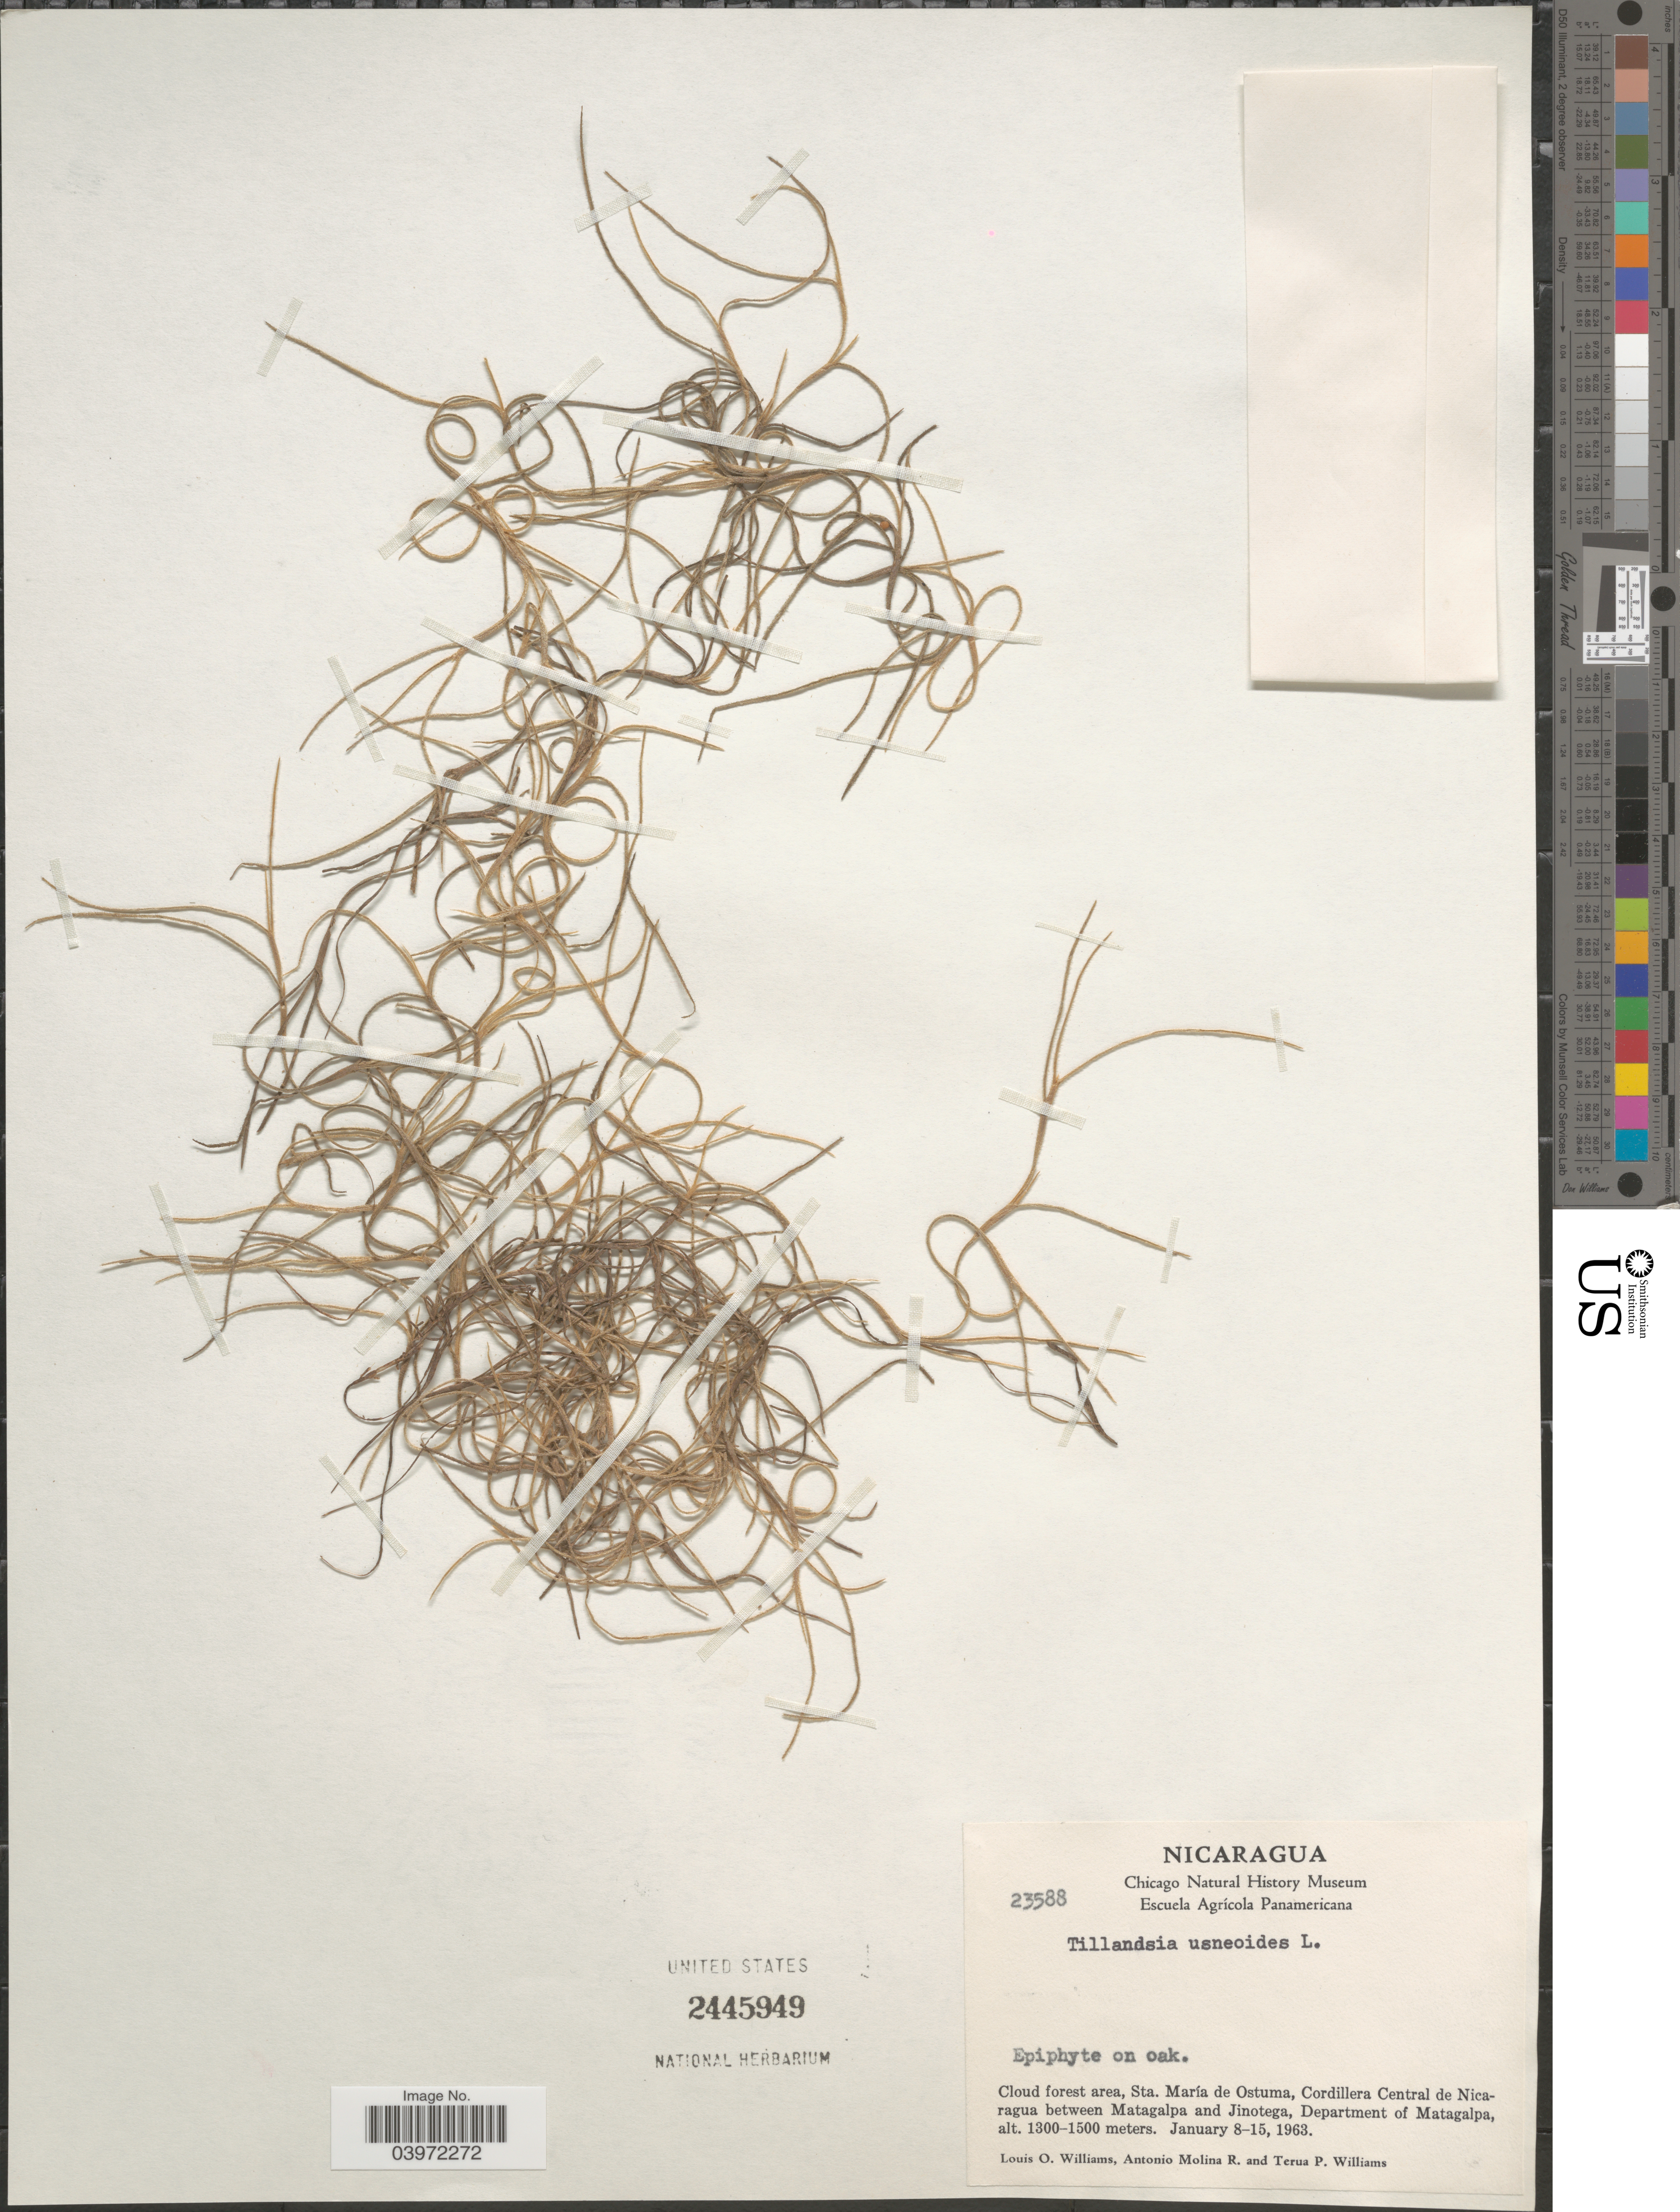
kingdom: Plantae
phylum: Tracheophyta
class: Liliopsida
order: Poales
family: Bromeliaceae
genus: Tillandsia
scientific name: Tillandsia usneoides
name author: (L.) L.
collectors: L. O. Williams, A. Molina R. & T. Williams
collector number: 23588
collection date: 1963-01-08/1963-01-15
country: Nicaragua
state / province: Matagalpa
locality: Cloud forest area, Sta. María de Ostuma, Cordillera Central de Nicaragua between Matagalpa and Jinotega, Department of Matagalpa.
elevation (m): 1300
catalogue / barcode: US 2445949